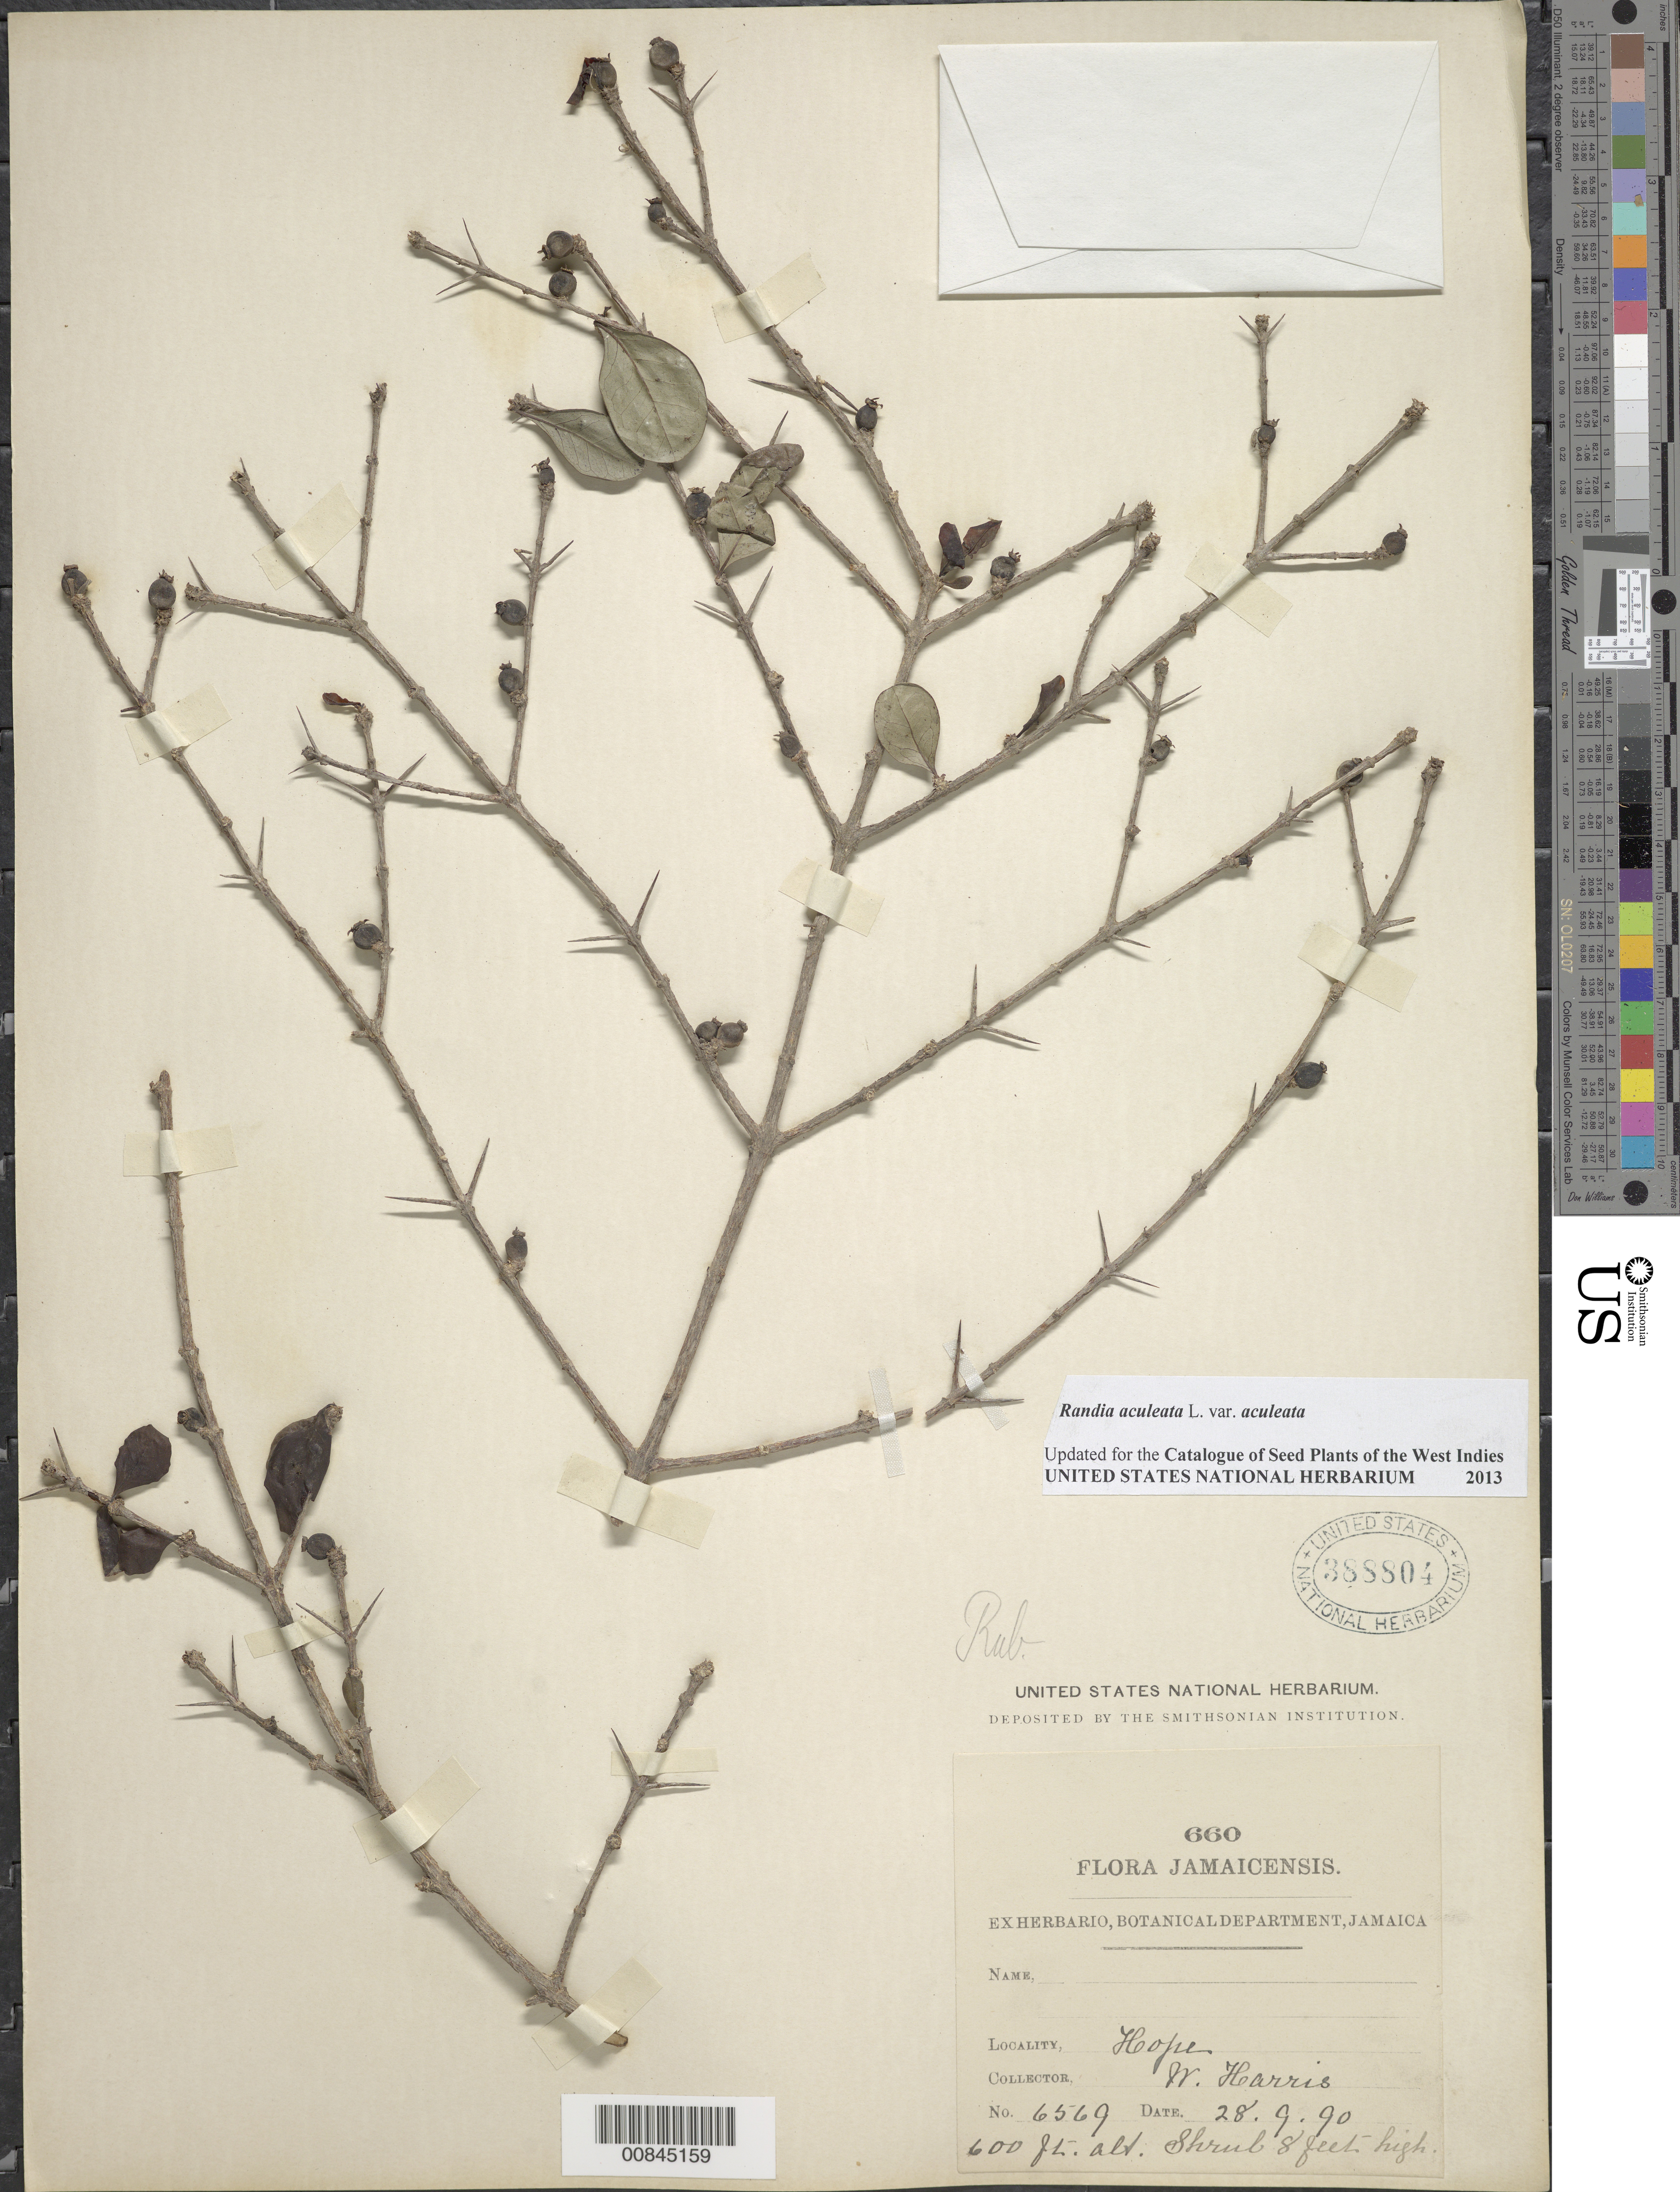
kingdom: Plantae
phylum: Tracheophyta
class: Magnoliopsida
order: Gentianales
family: Rubiaceae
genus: Randia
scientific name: Randia aculeata var. aculeata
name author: L.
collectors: W. H. Harris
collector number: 6569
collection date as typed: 28 Sep 1990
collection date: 1890-09-28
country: Jamaica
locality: Hope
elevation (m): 183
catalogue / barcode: US 388804